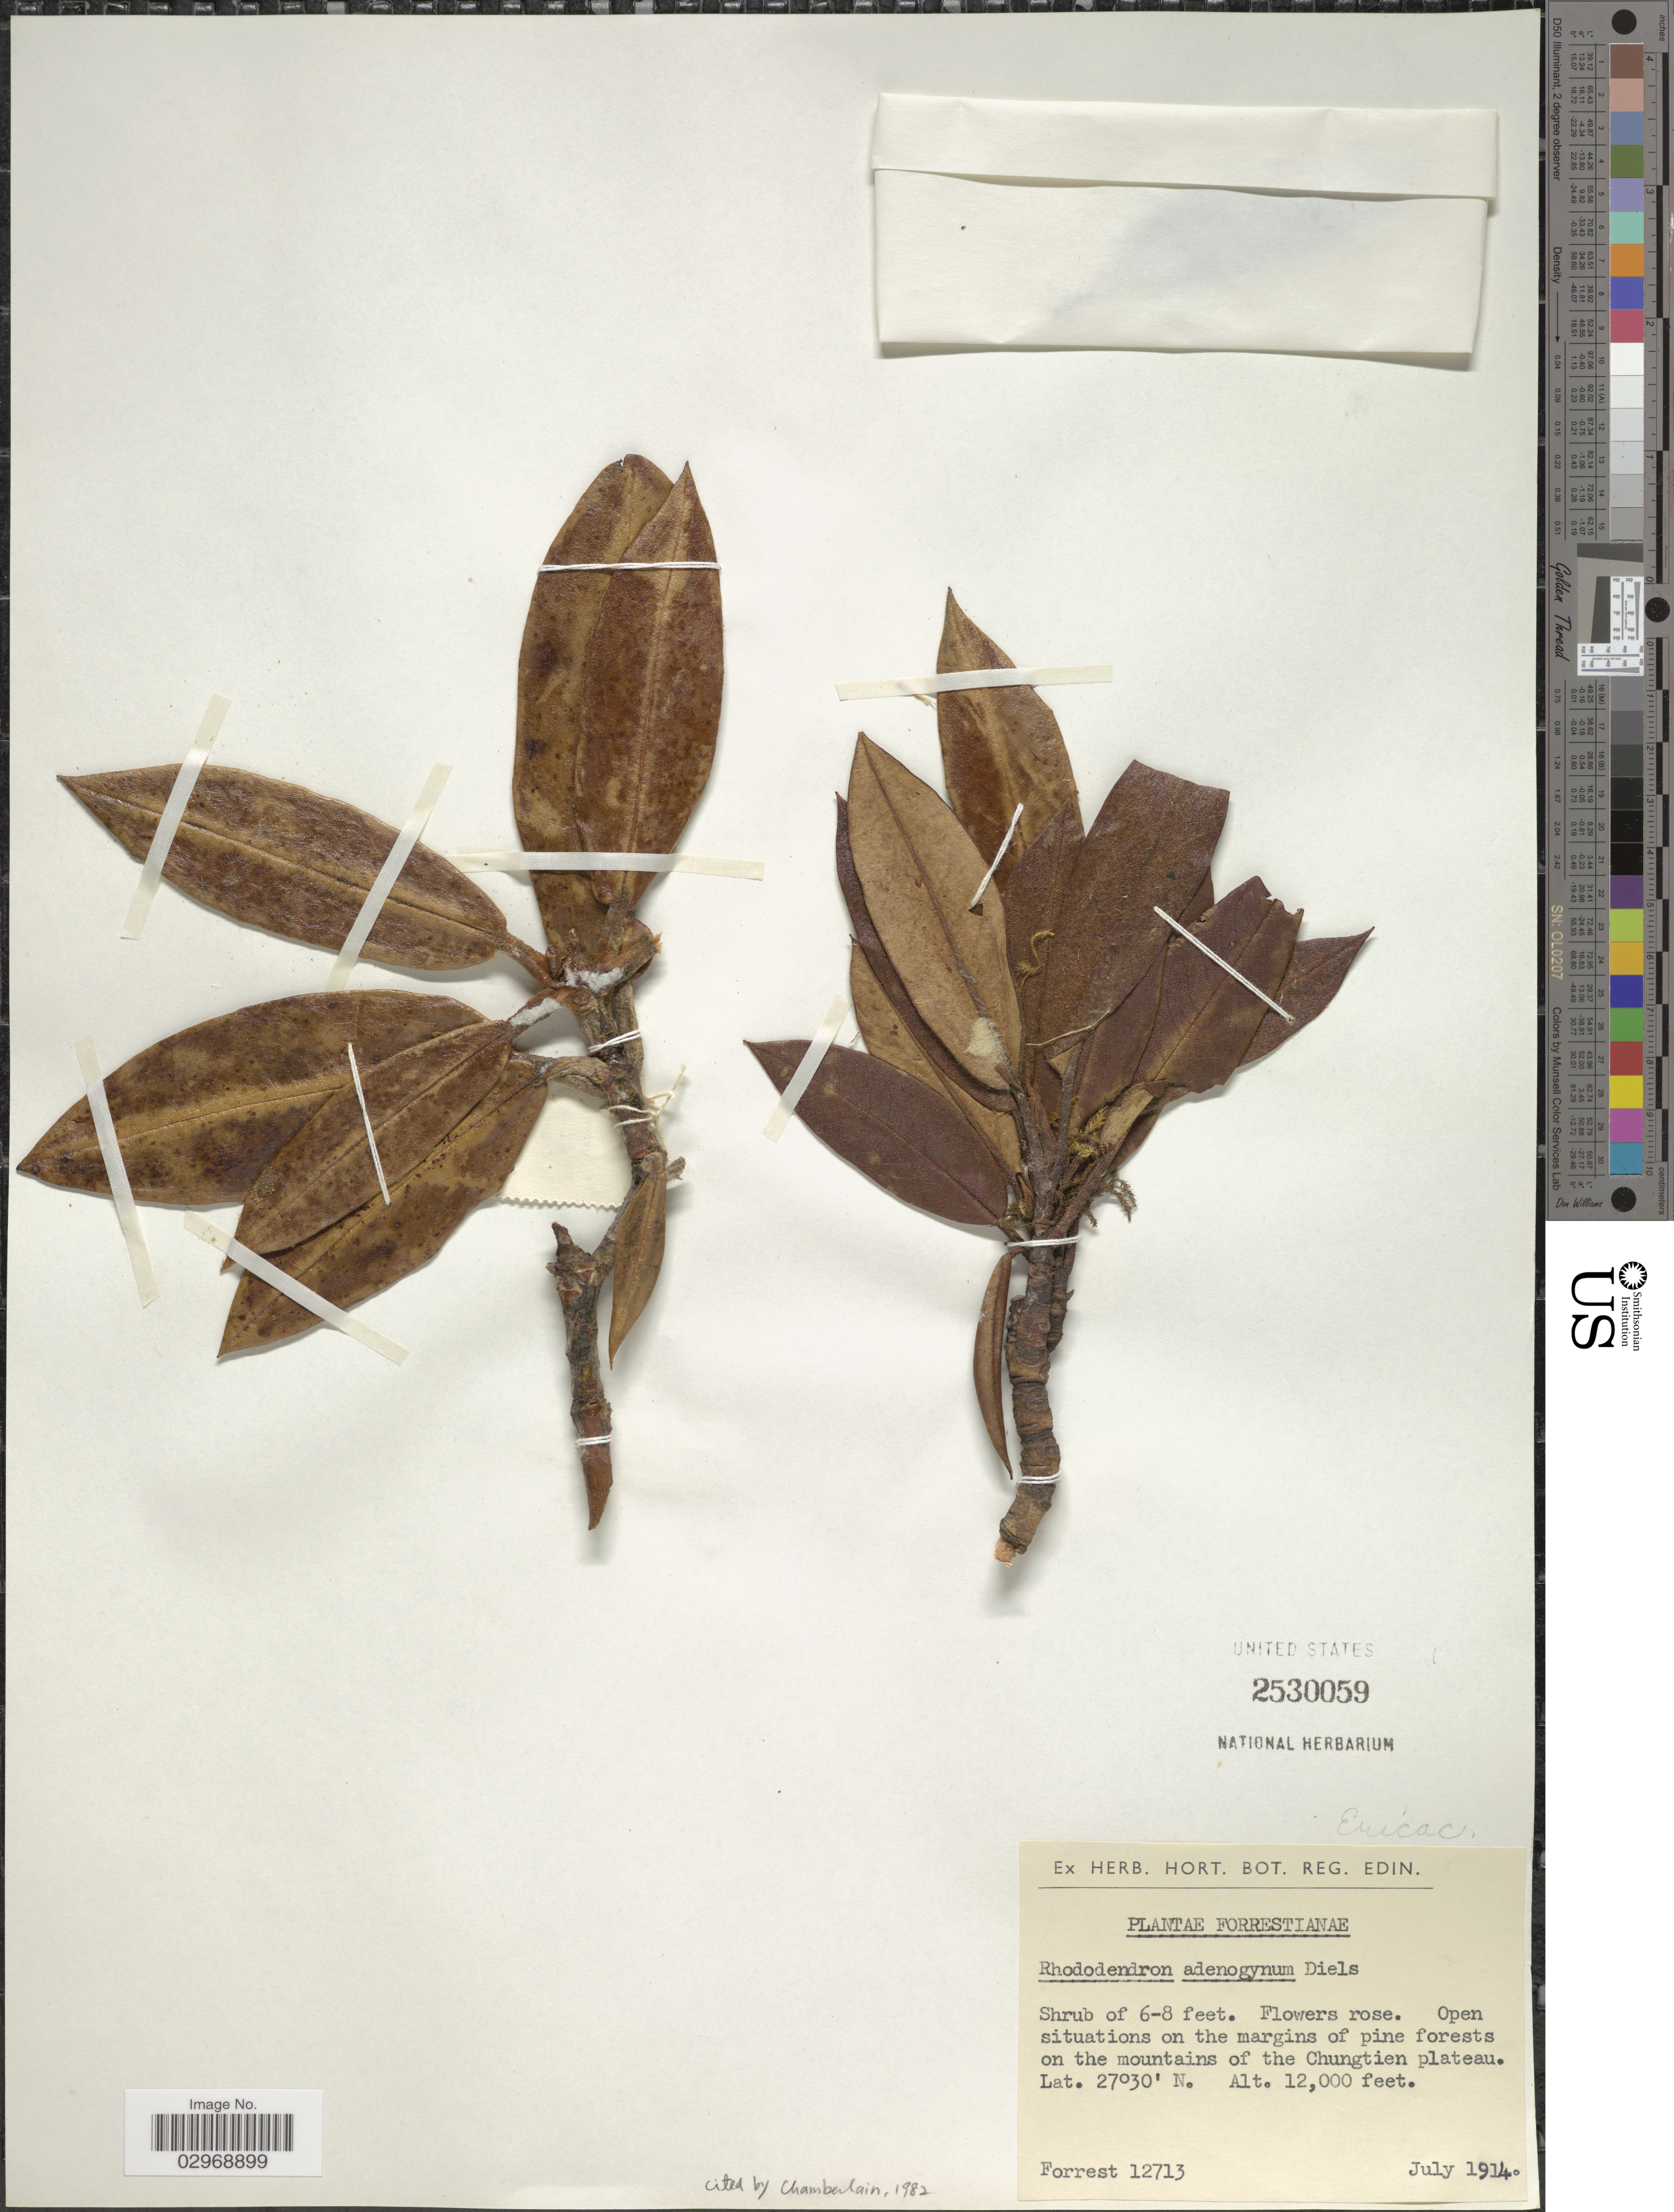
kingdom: Plantae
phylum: Tracheophyta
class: Magnoliopsida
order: Ericales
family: Ericaceae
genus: Rhododendron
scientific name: Rhododendron adenogynum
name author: Diels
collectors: -. Forrest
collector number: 12713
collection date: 1914-07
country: China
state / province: Yunnan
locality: On the mountains of the Chungtien plateau.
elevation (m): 3658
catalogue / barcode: US 2530059